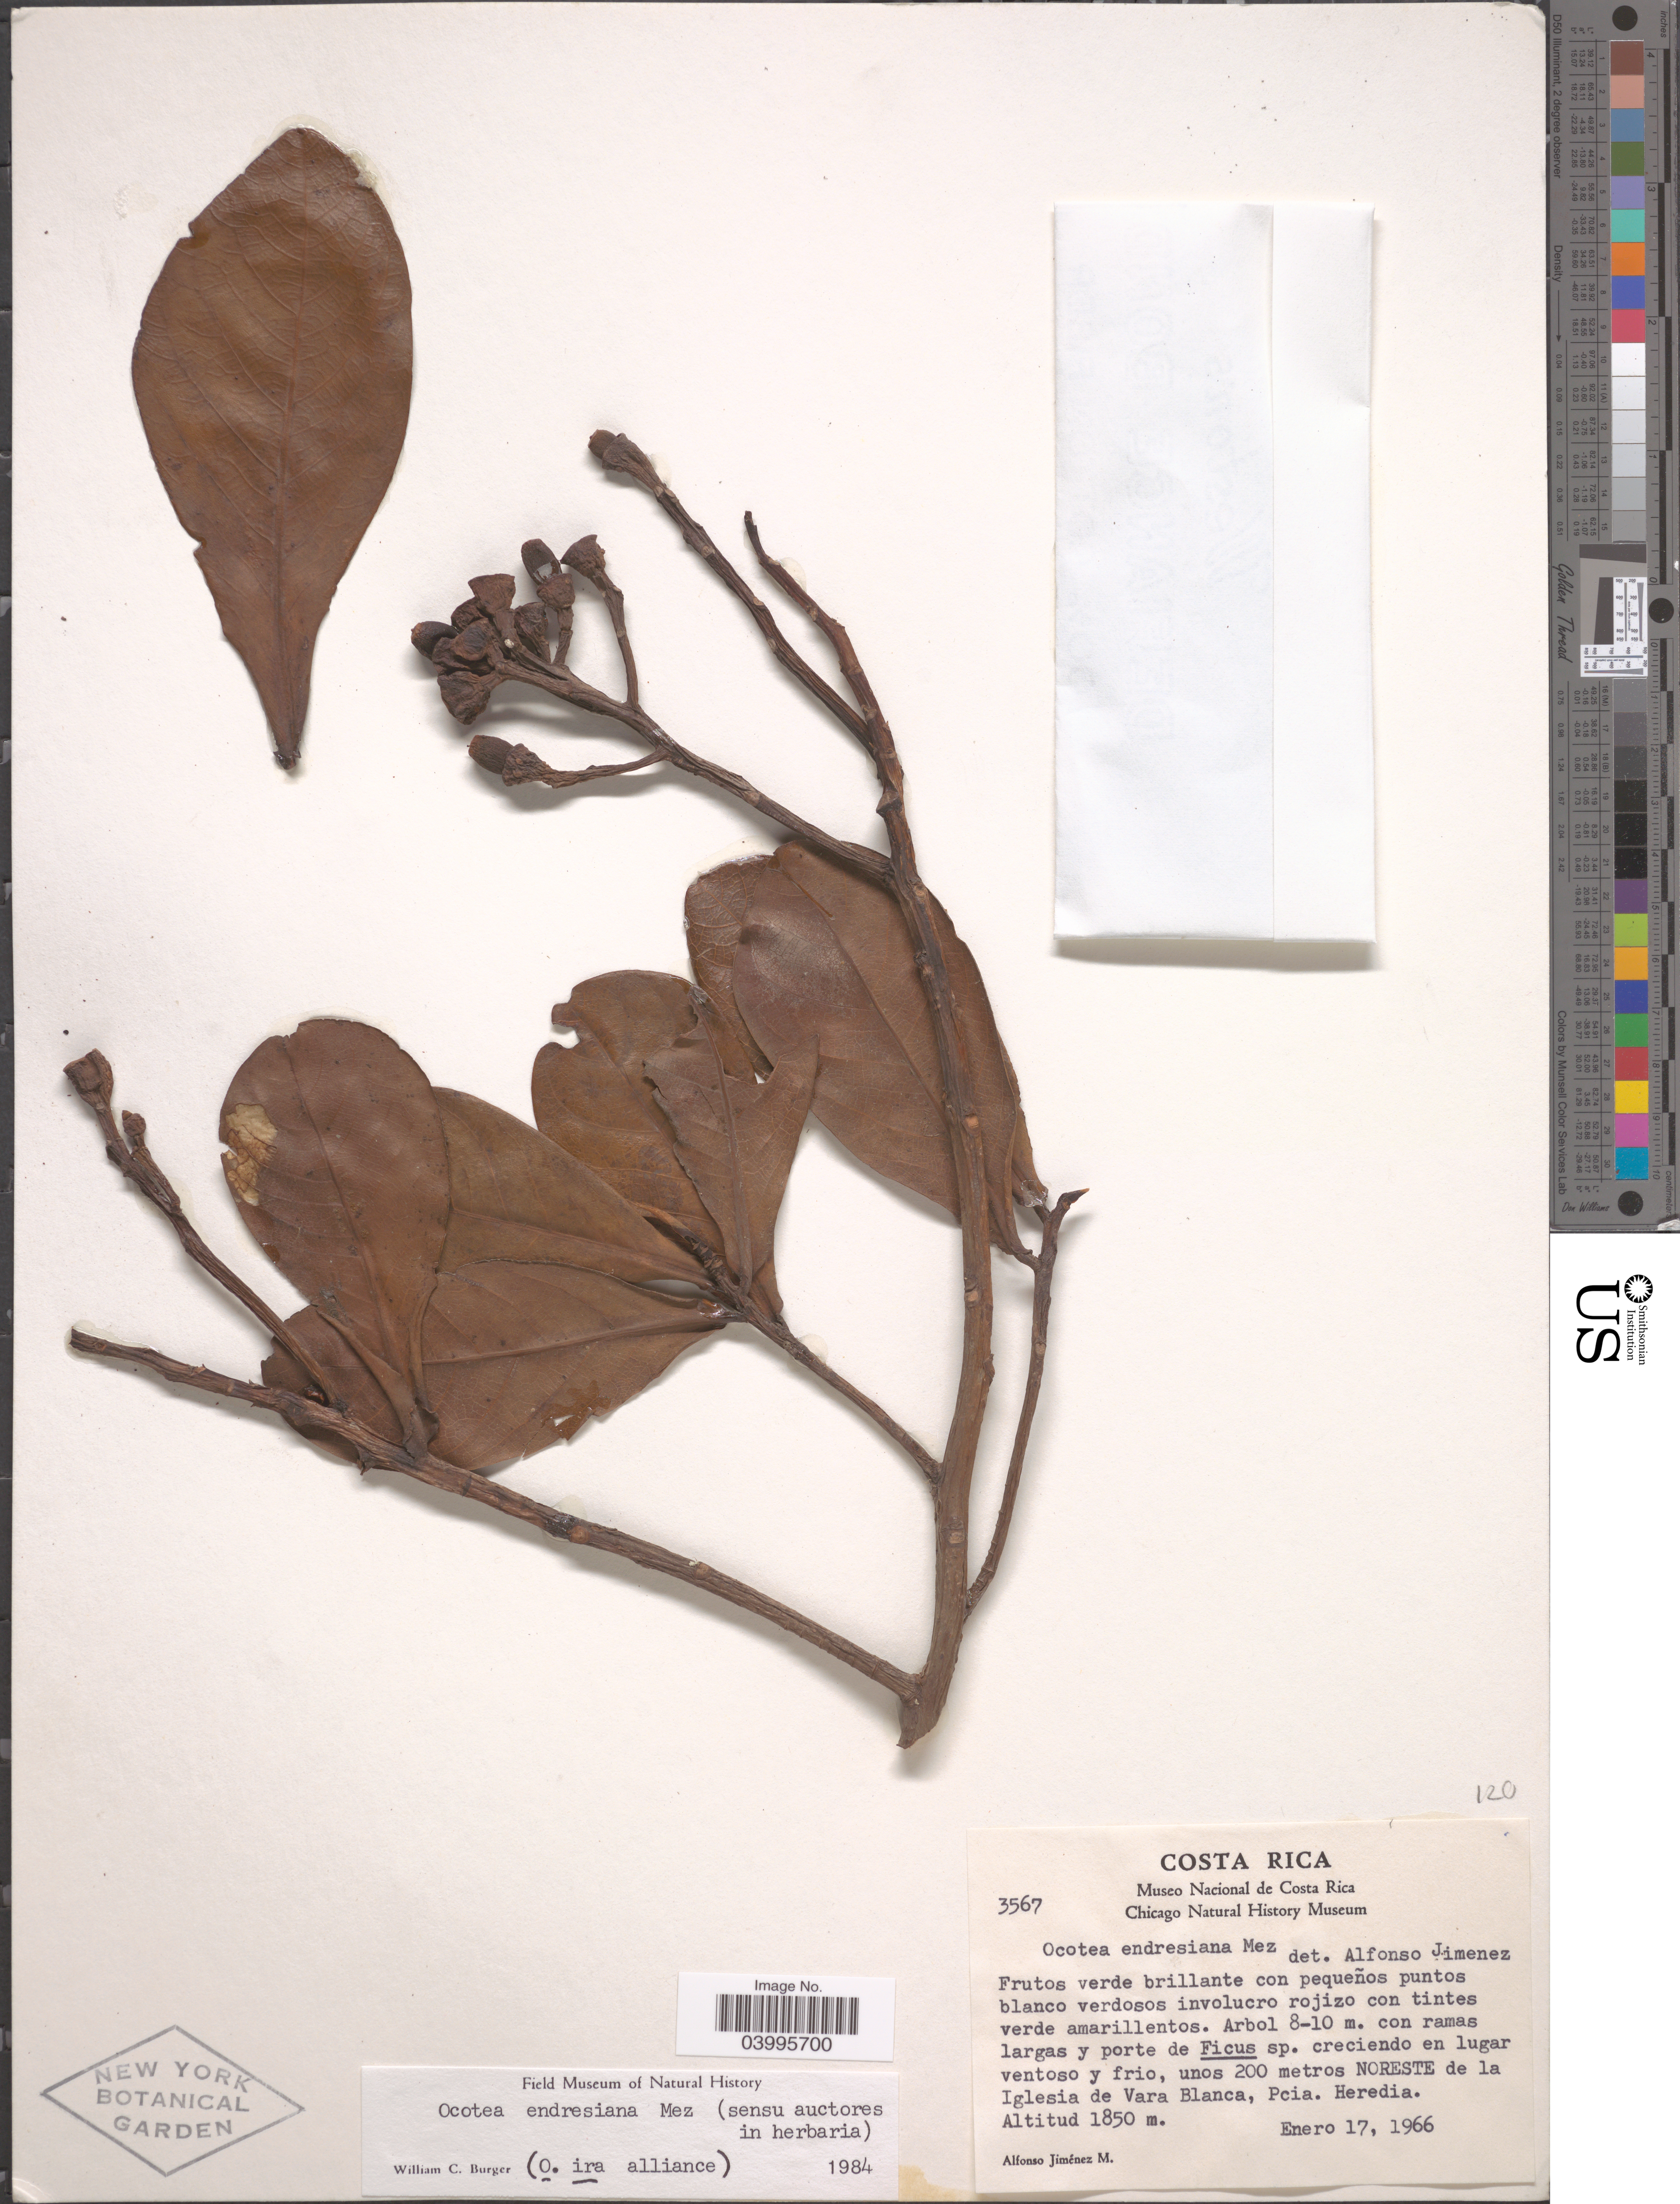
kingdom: Plantae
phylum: Tracheophyta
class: Magnoliopsida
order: Laurales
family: Lauraceae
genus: Ocotea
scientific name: Ocotea endresiana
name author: Mez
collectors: A. Jimenez M.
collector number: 3567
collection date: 1966-01-17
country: Costa Rica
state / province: Heredia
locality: Unos 200 metros Noreste de la Iglesia de Vara Blanca, Pcia. Heredia.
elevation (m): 1850